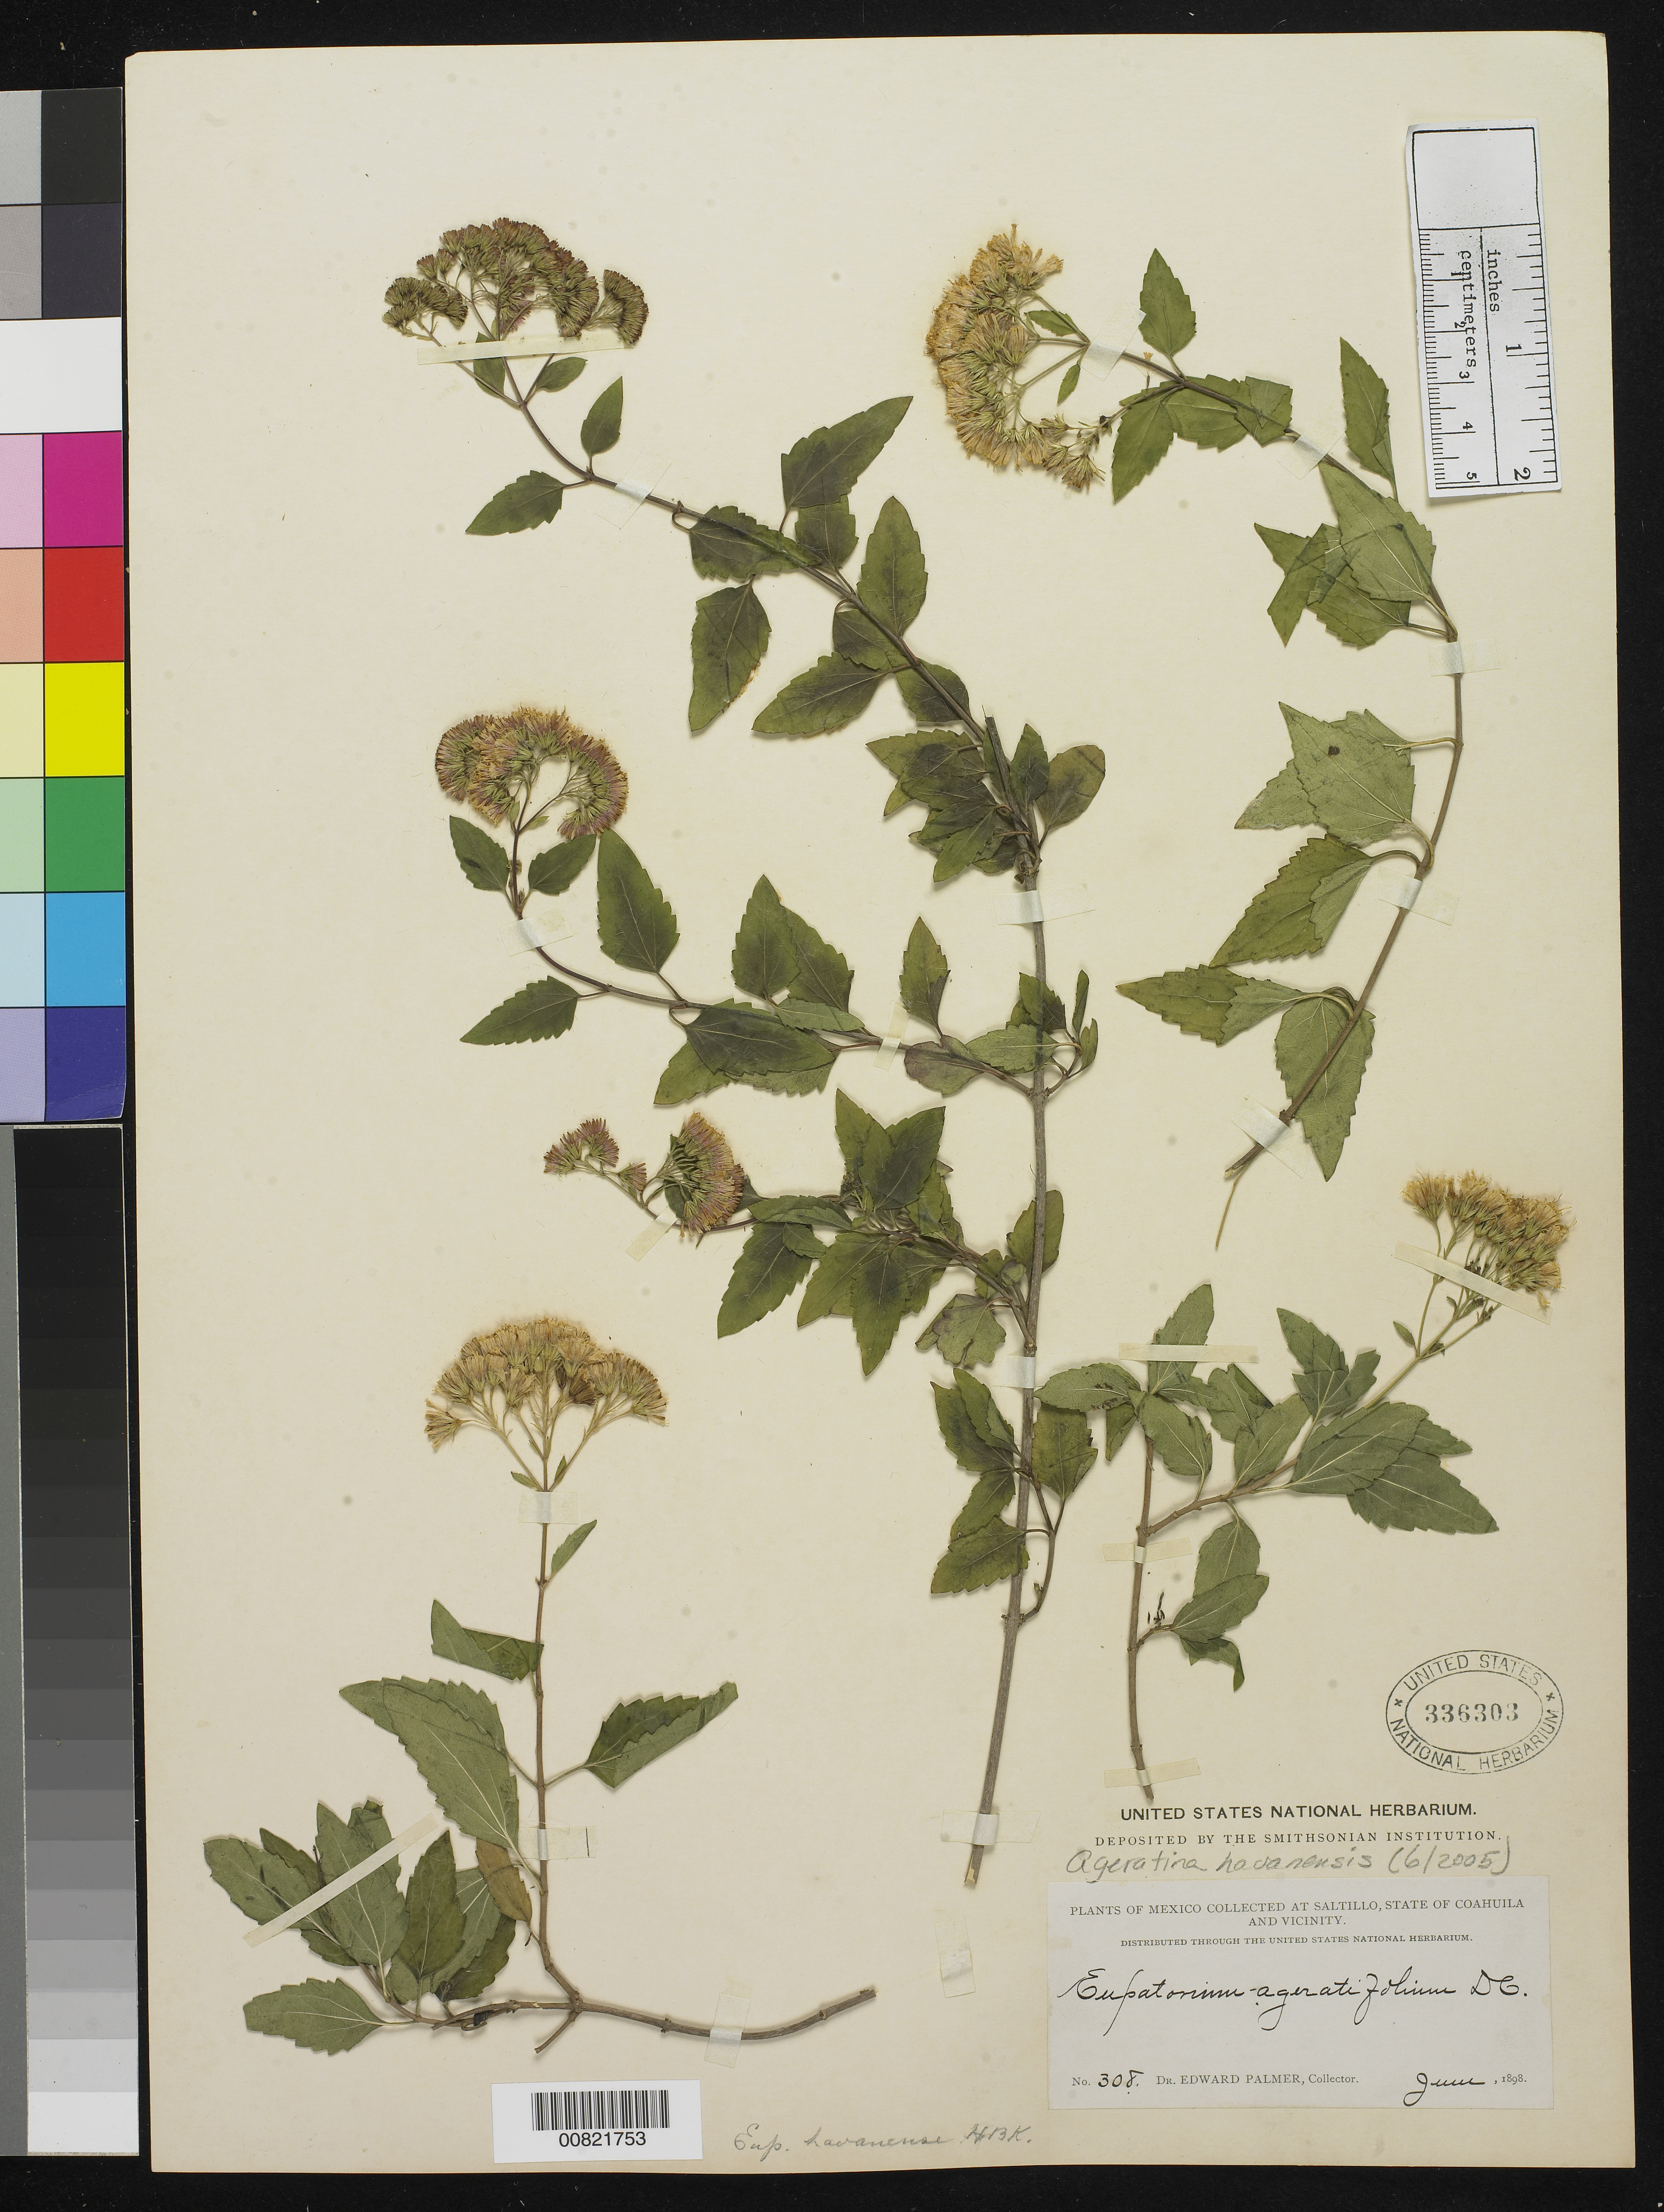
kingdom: Plantae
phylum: Tracheophyta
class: Magnoliopsida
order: Asterales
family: Asteraceae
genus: Ageratina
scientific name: Ageratina havanensis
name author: (Kunth) R.M. King & H. Rob.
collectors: E. Palmer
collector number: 308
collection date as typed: Jun 1898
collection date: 1898-06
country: Mexico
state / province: Coahuila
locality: Saltillo, Coahuila and vicinity.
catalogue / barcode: US 336303